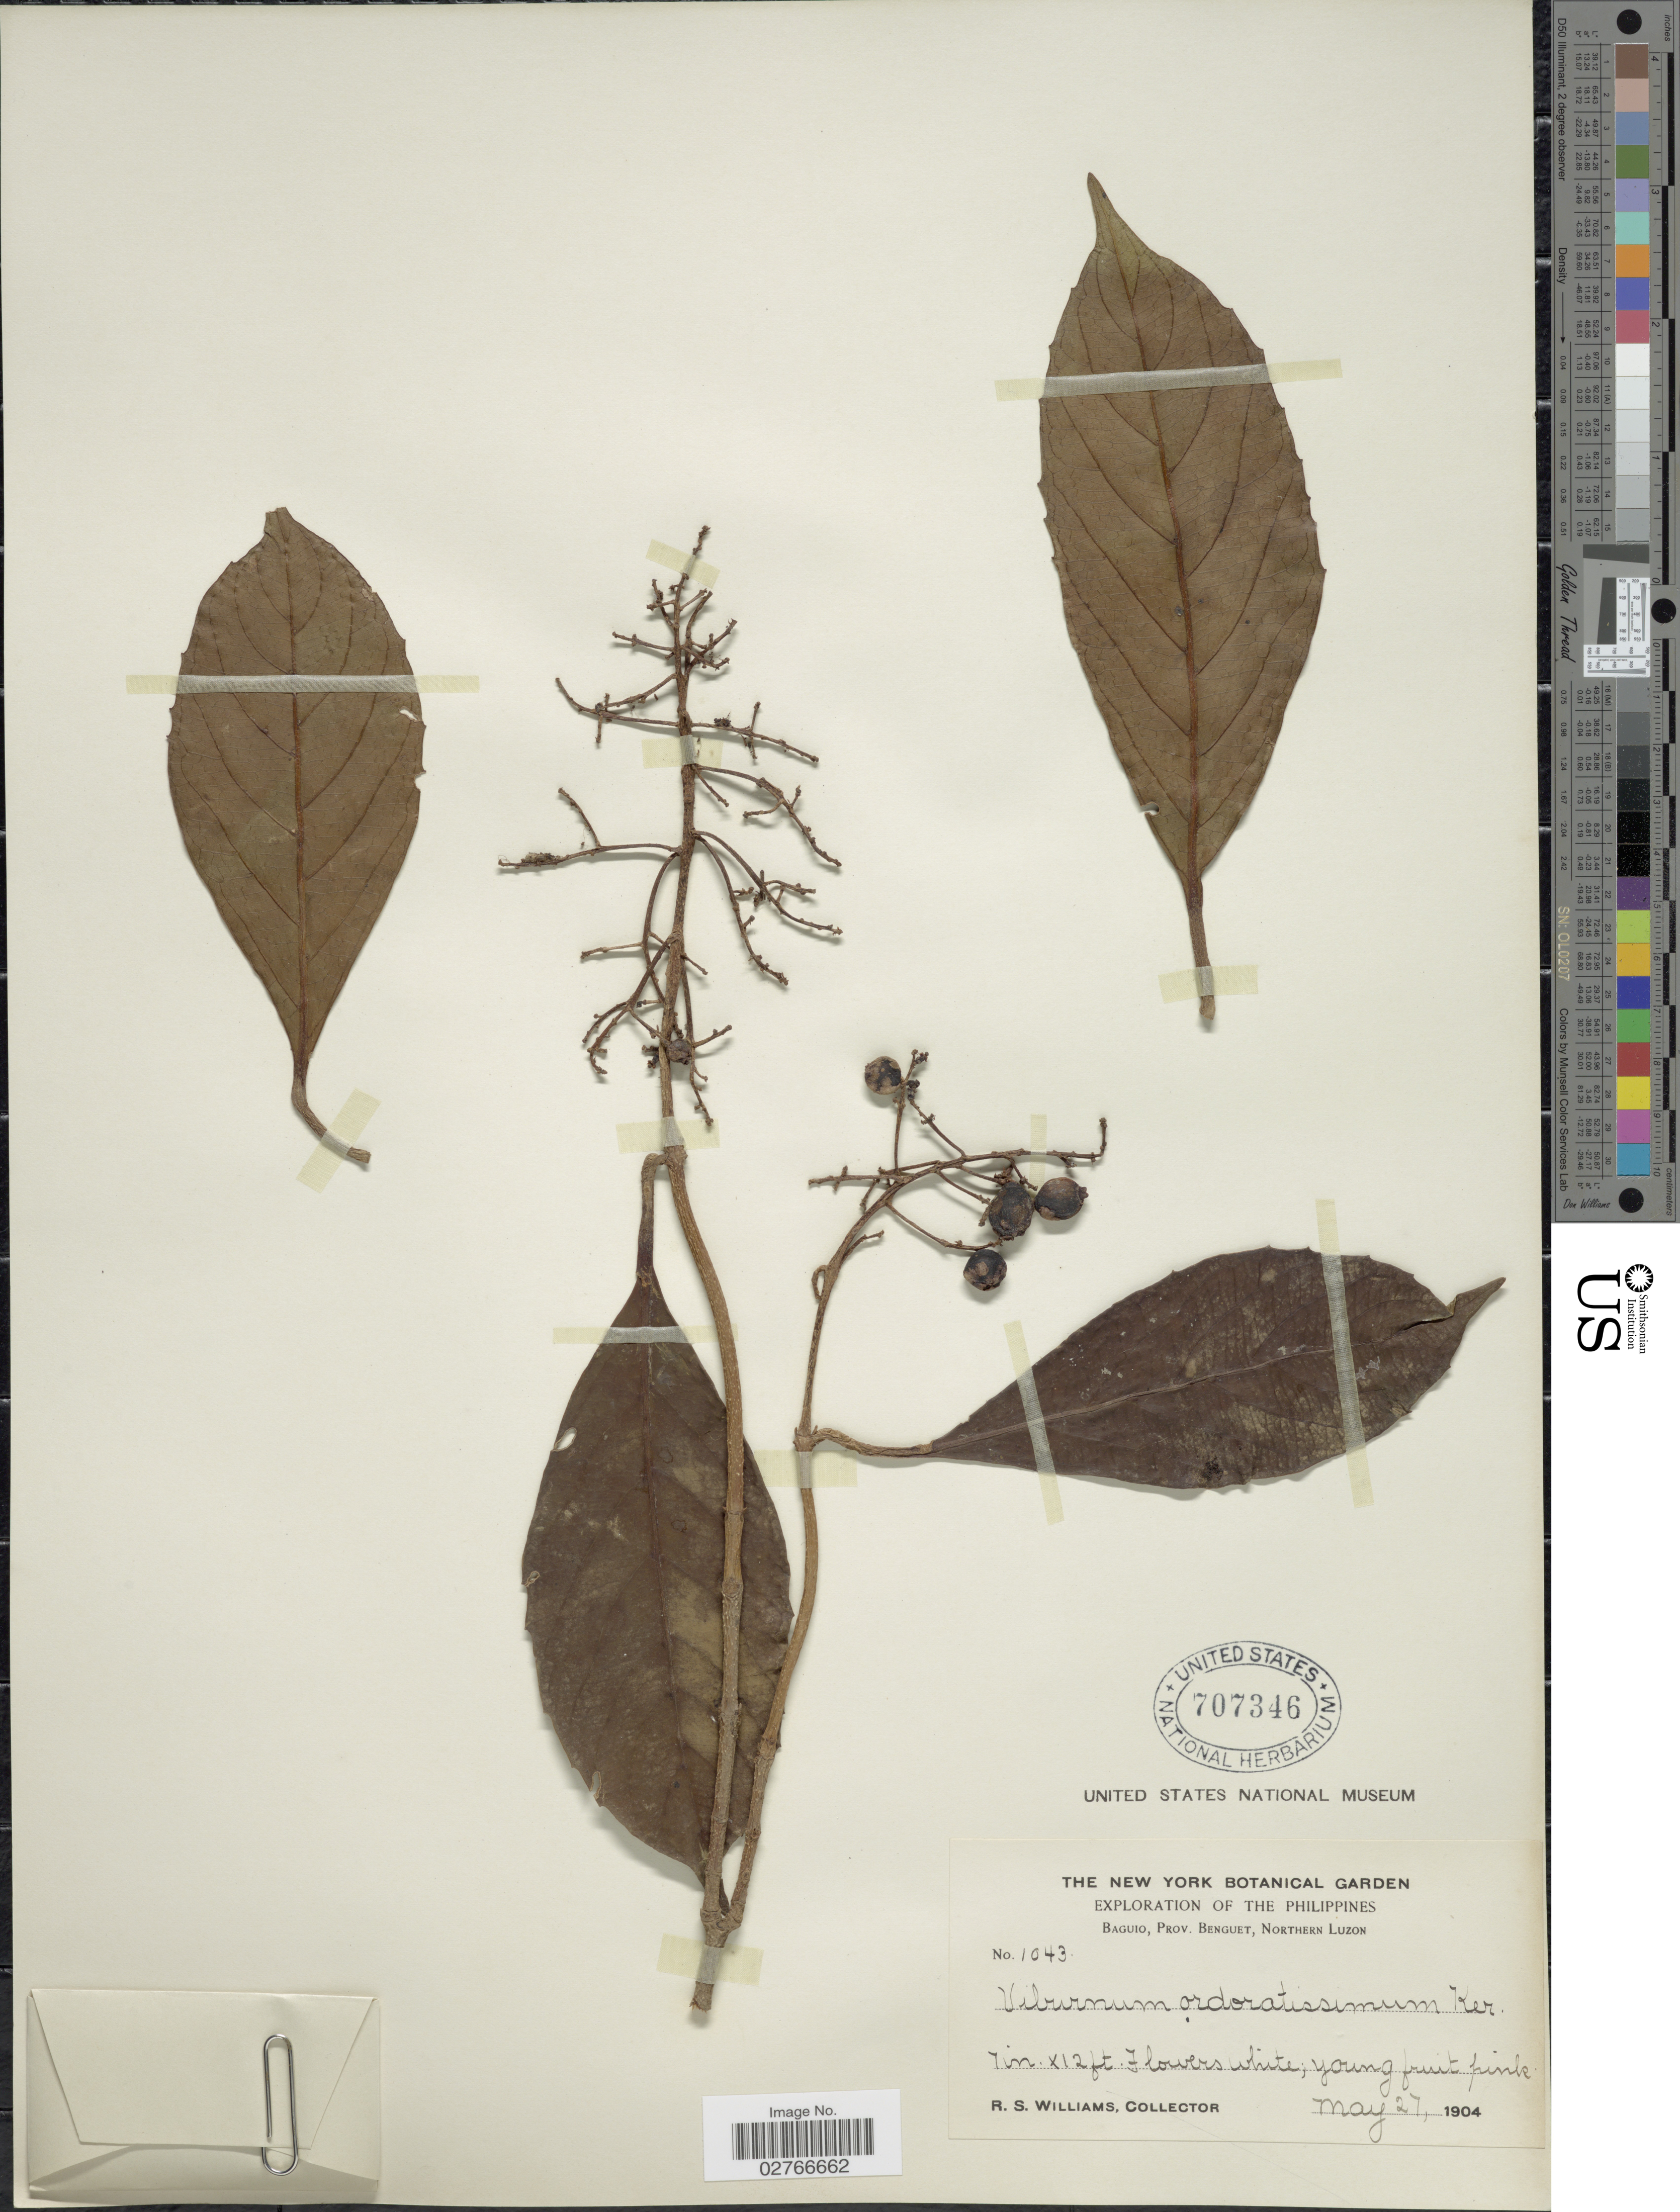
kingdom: Plantae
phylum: Tracheophyta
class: Magnoliopsida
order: Dipsacales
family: Viburnaceae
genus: Viburnum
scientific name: Viburnum odoratissimum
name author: Ker Gawl.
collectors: R. S. Williams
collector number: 1043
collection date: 1904-05-27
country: Philippines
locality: Baguio, Prov. Benguet, Northern Luzon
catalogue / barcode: US 707346